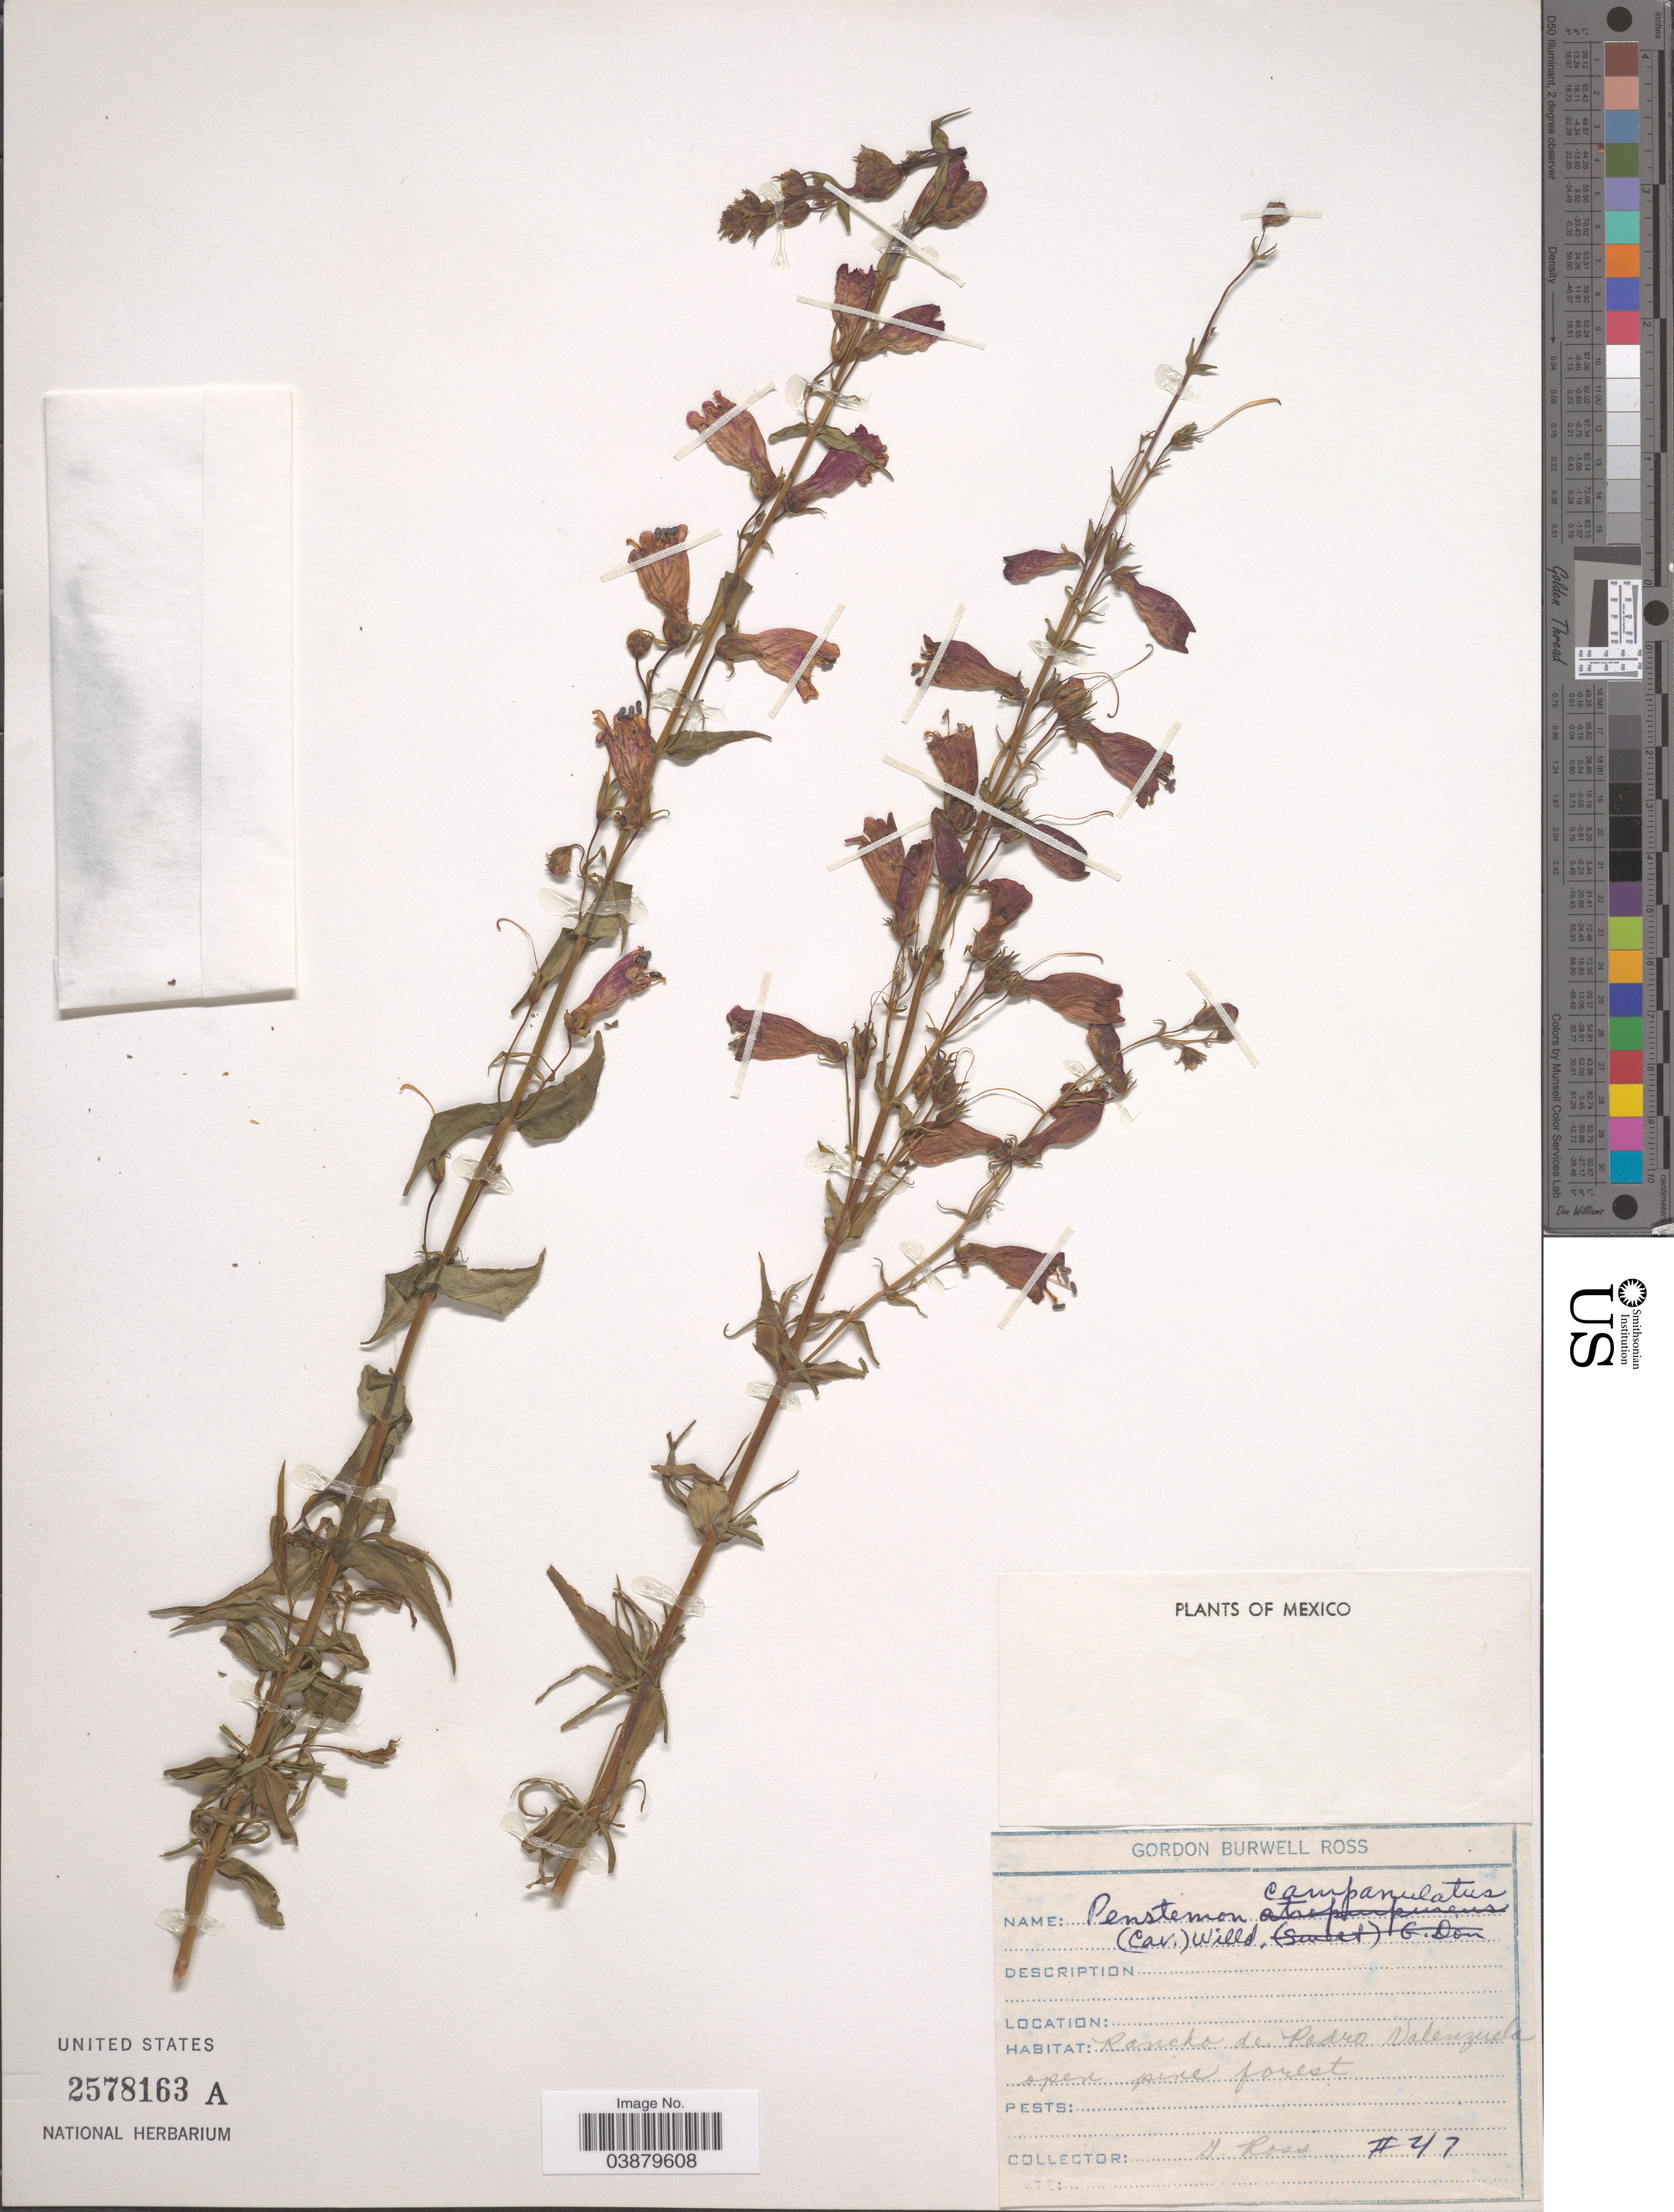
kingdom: Plantae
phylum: Tracheophyta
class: Magnoliopsida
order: Lamiales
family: Plantaginaceae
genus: Penstemon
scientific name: Penstemon campanulatus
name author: (Cav.) Willd.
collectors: G. B. Ross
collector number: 47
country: Mexico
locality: Rancho de Pedro Valenzuela open pine forest.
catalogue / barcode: US 2578163A